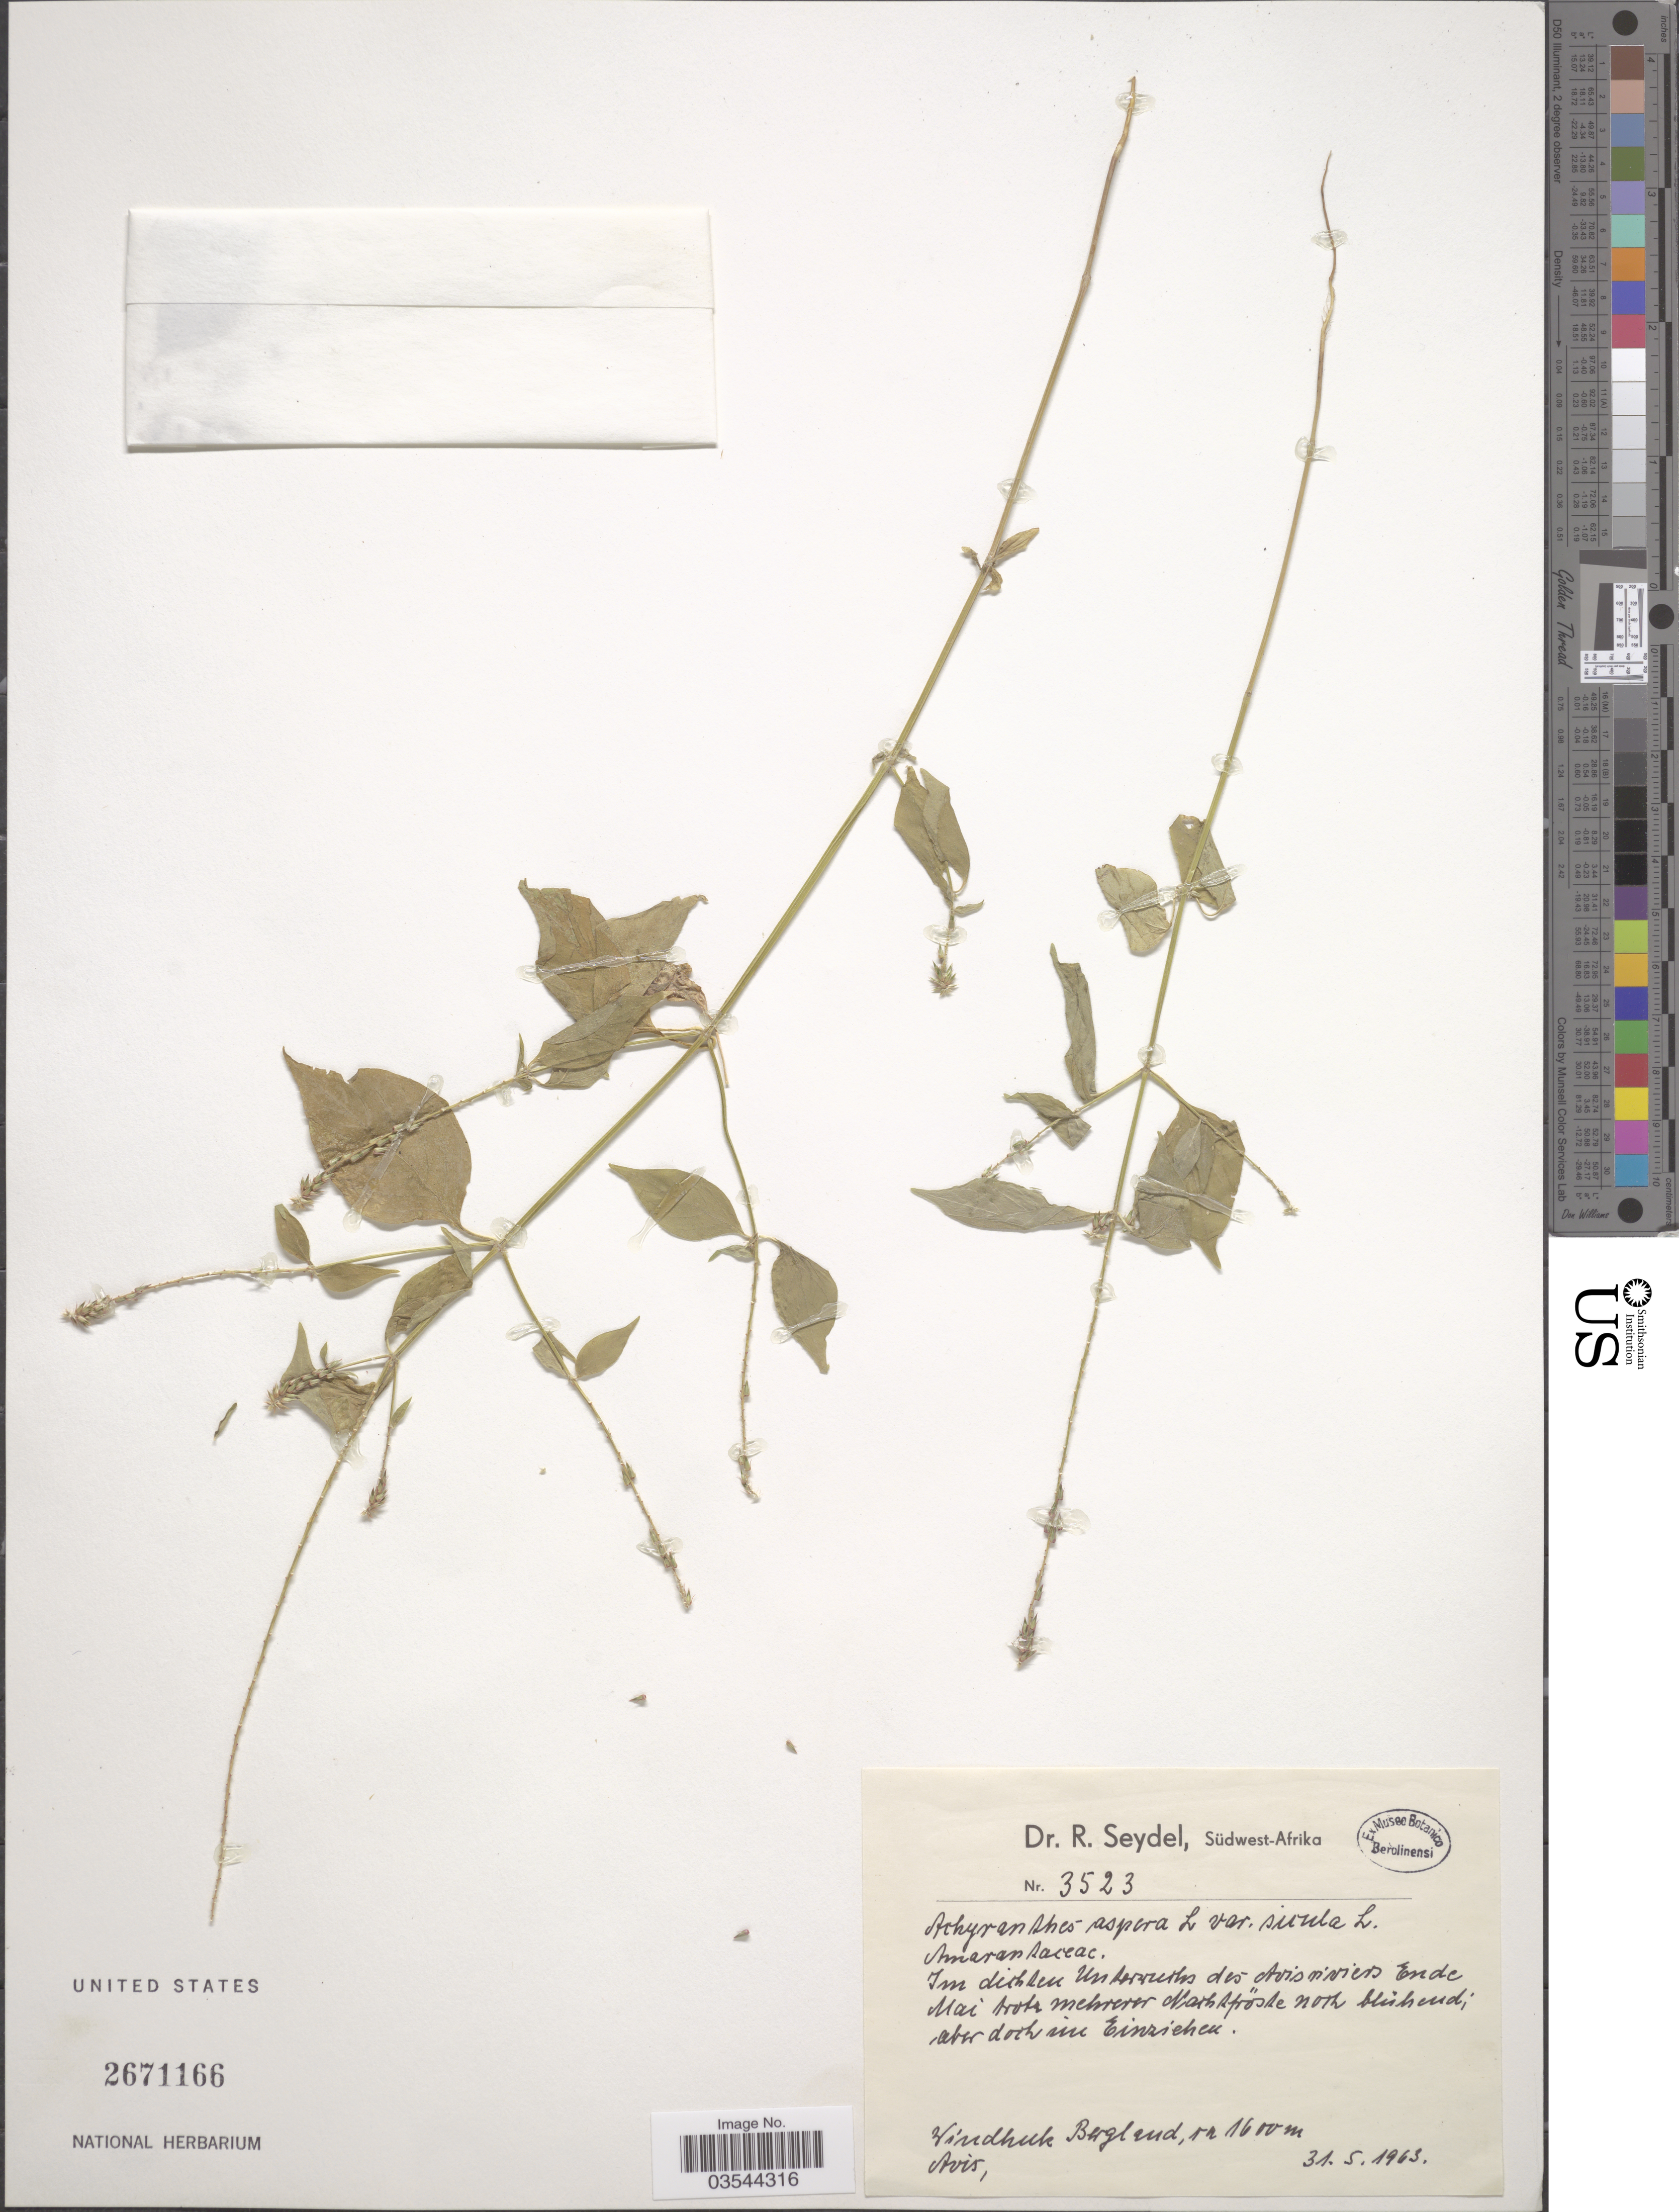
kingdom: Plantae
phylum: Tracheophyta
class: Magnoliopsida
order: Caryophyllales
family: Amaranthaceae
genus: Achyranthes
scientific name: Achyranthes aspera var. sicula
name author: L.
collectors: R. Seydel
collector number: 3523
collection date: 1963-05-31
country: Namibia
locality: Südwest-Afrika. Windhuk Bergland, Avis.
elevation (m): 1600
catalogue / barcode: US 2671166